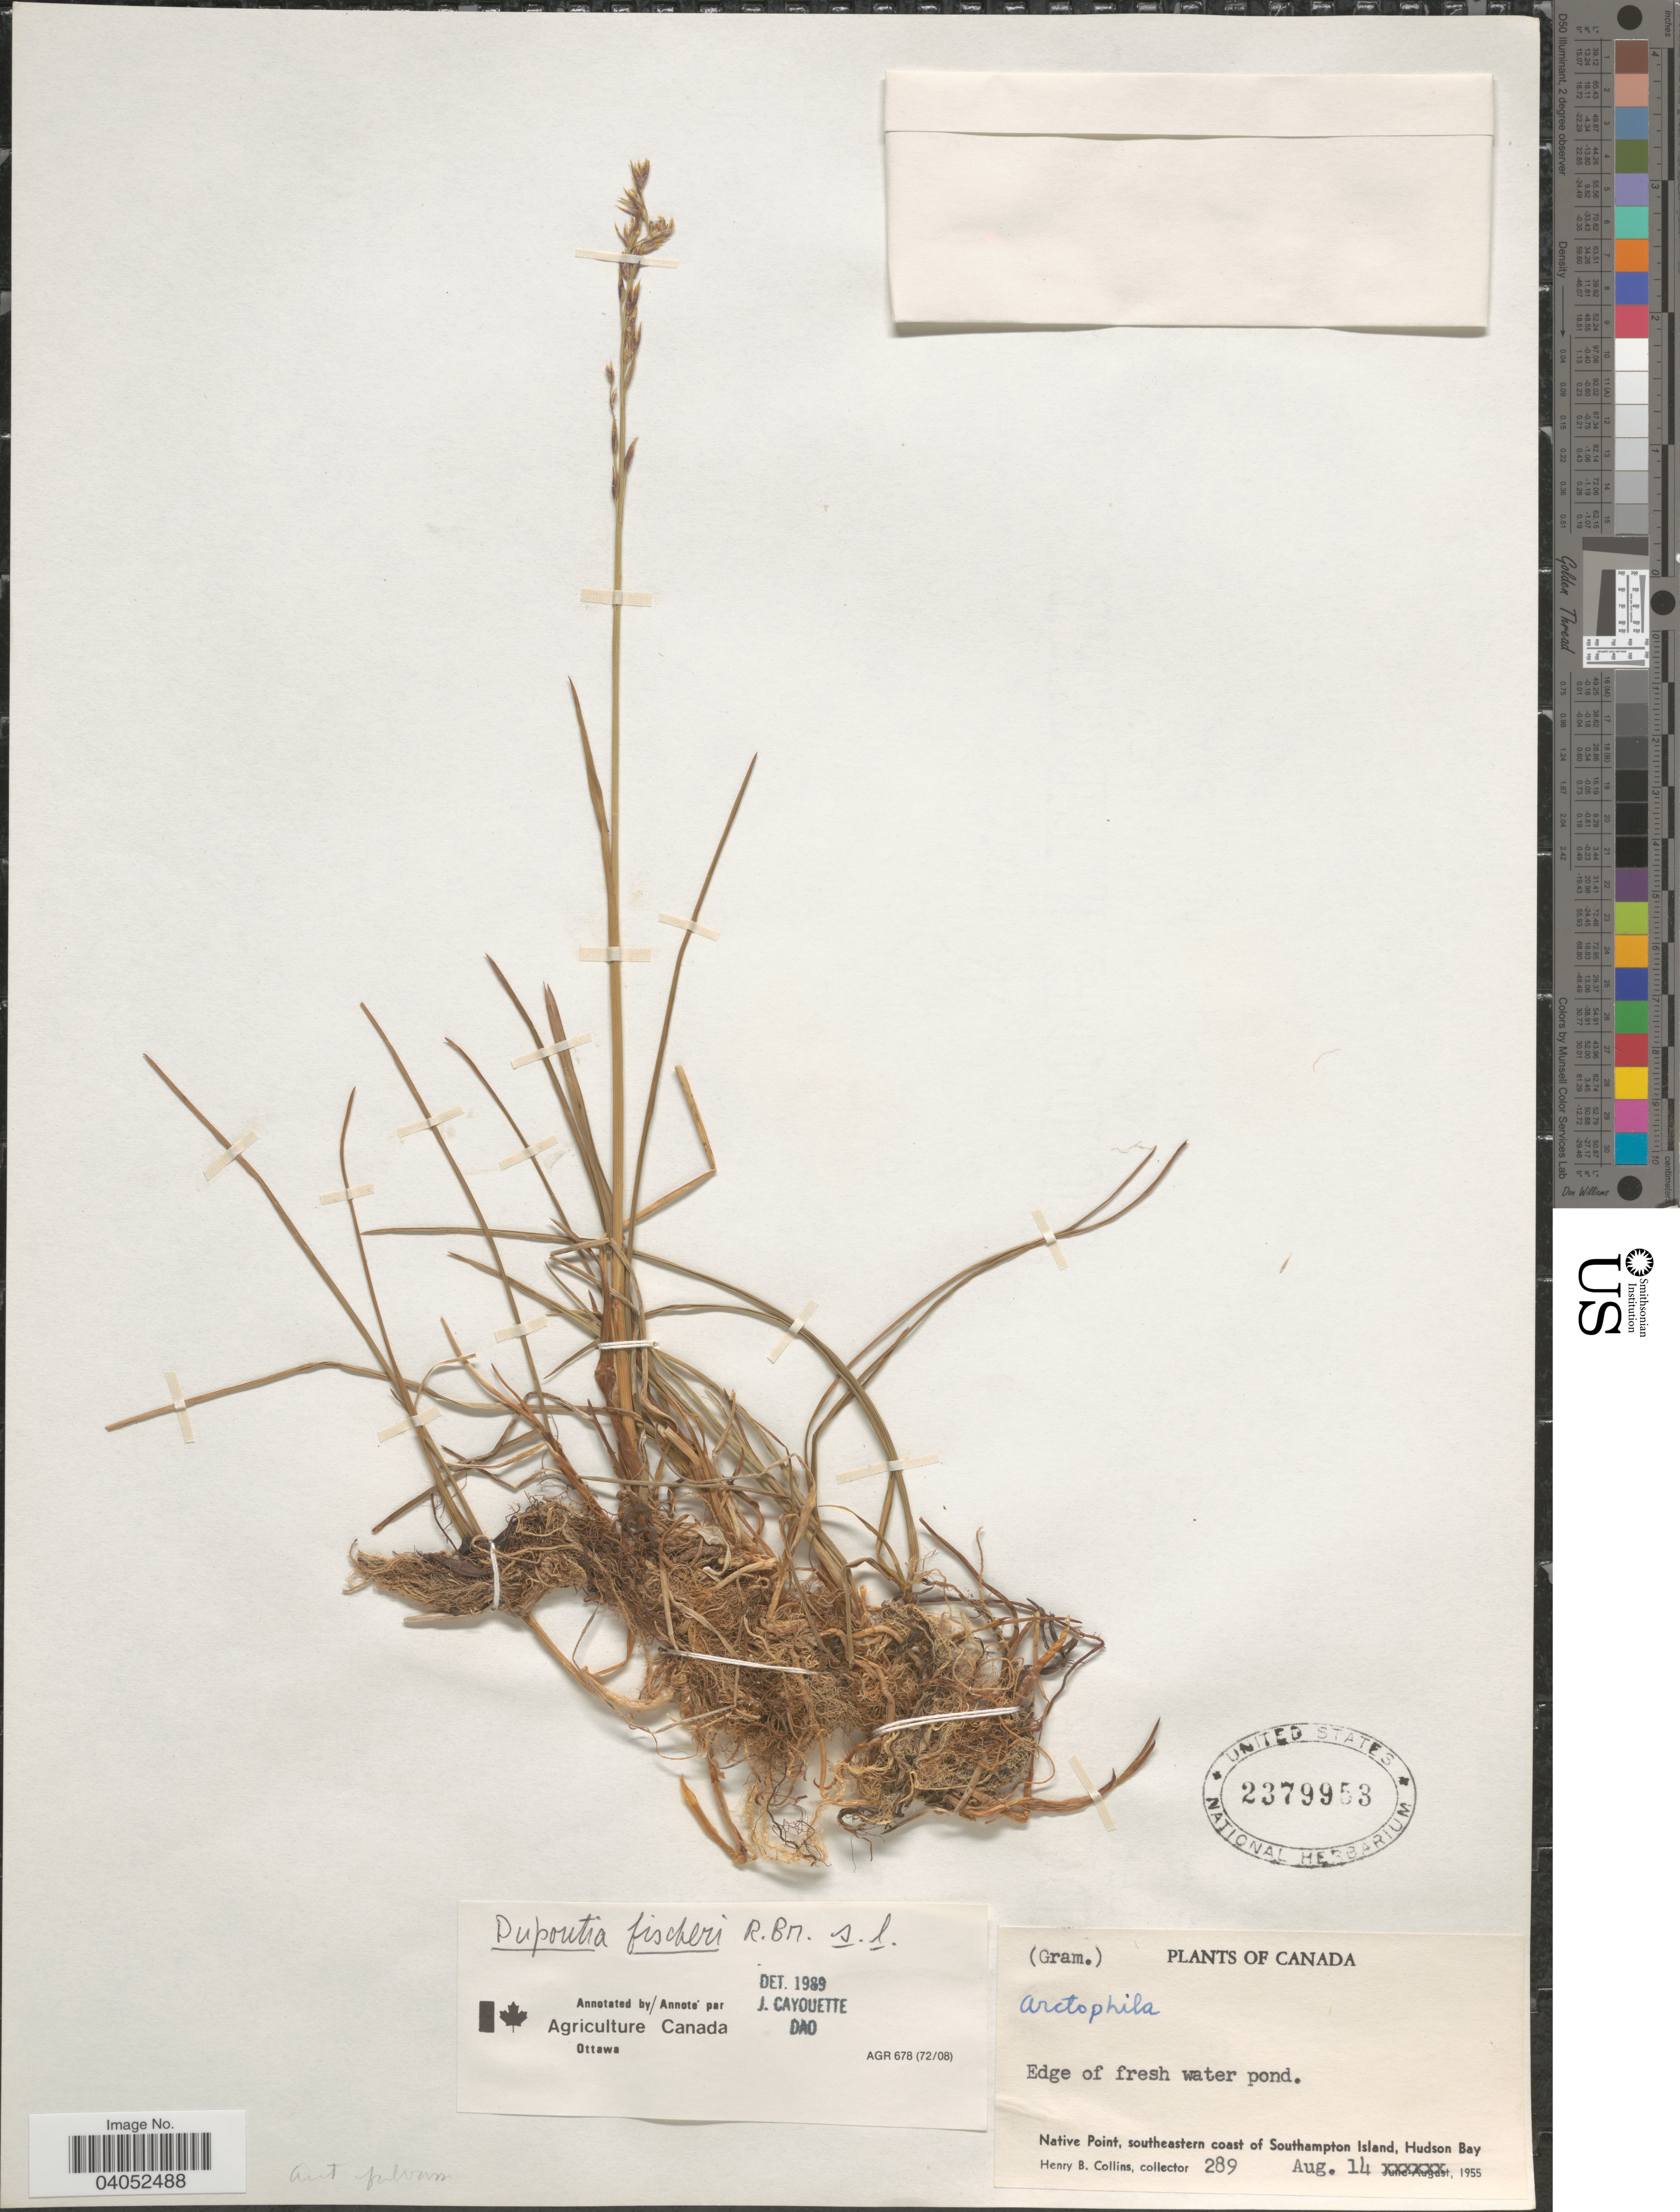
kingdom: Plantae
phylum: Tracheophyta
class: Liliopsida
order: Poales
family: Poaceae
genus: Dupontia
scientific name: Dupontia micrantha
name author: Holm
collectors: H. Collins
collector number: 289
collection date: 1955-08-14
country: Canada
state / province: Nunavut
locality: Edge of fresh water pond. Native Point, southeastern coast of Southampton Island, Hudson Bay.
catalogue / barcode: US 2379953